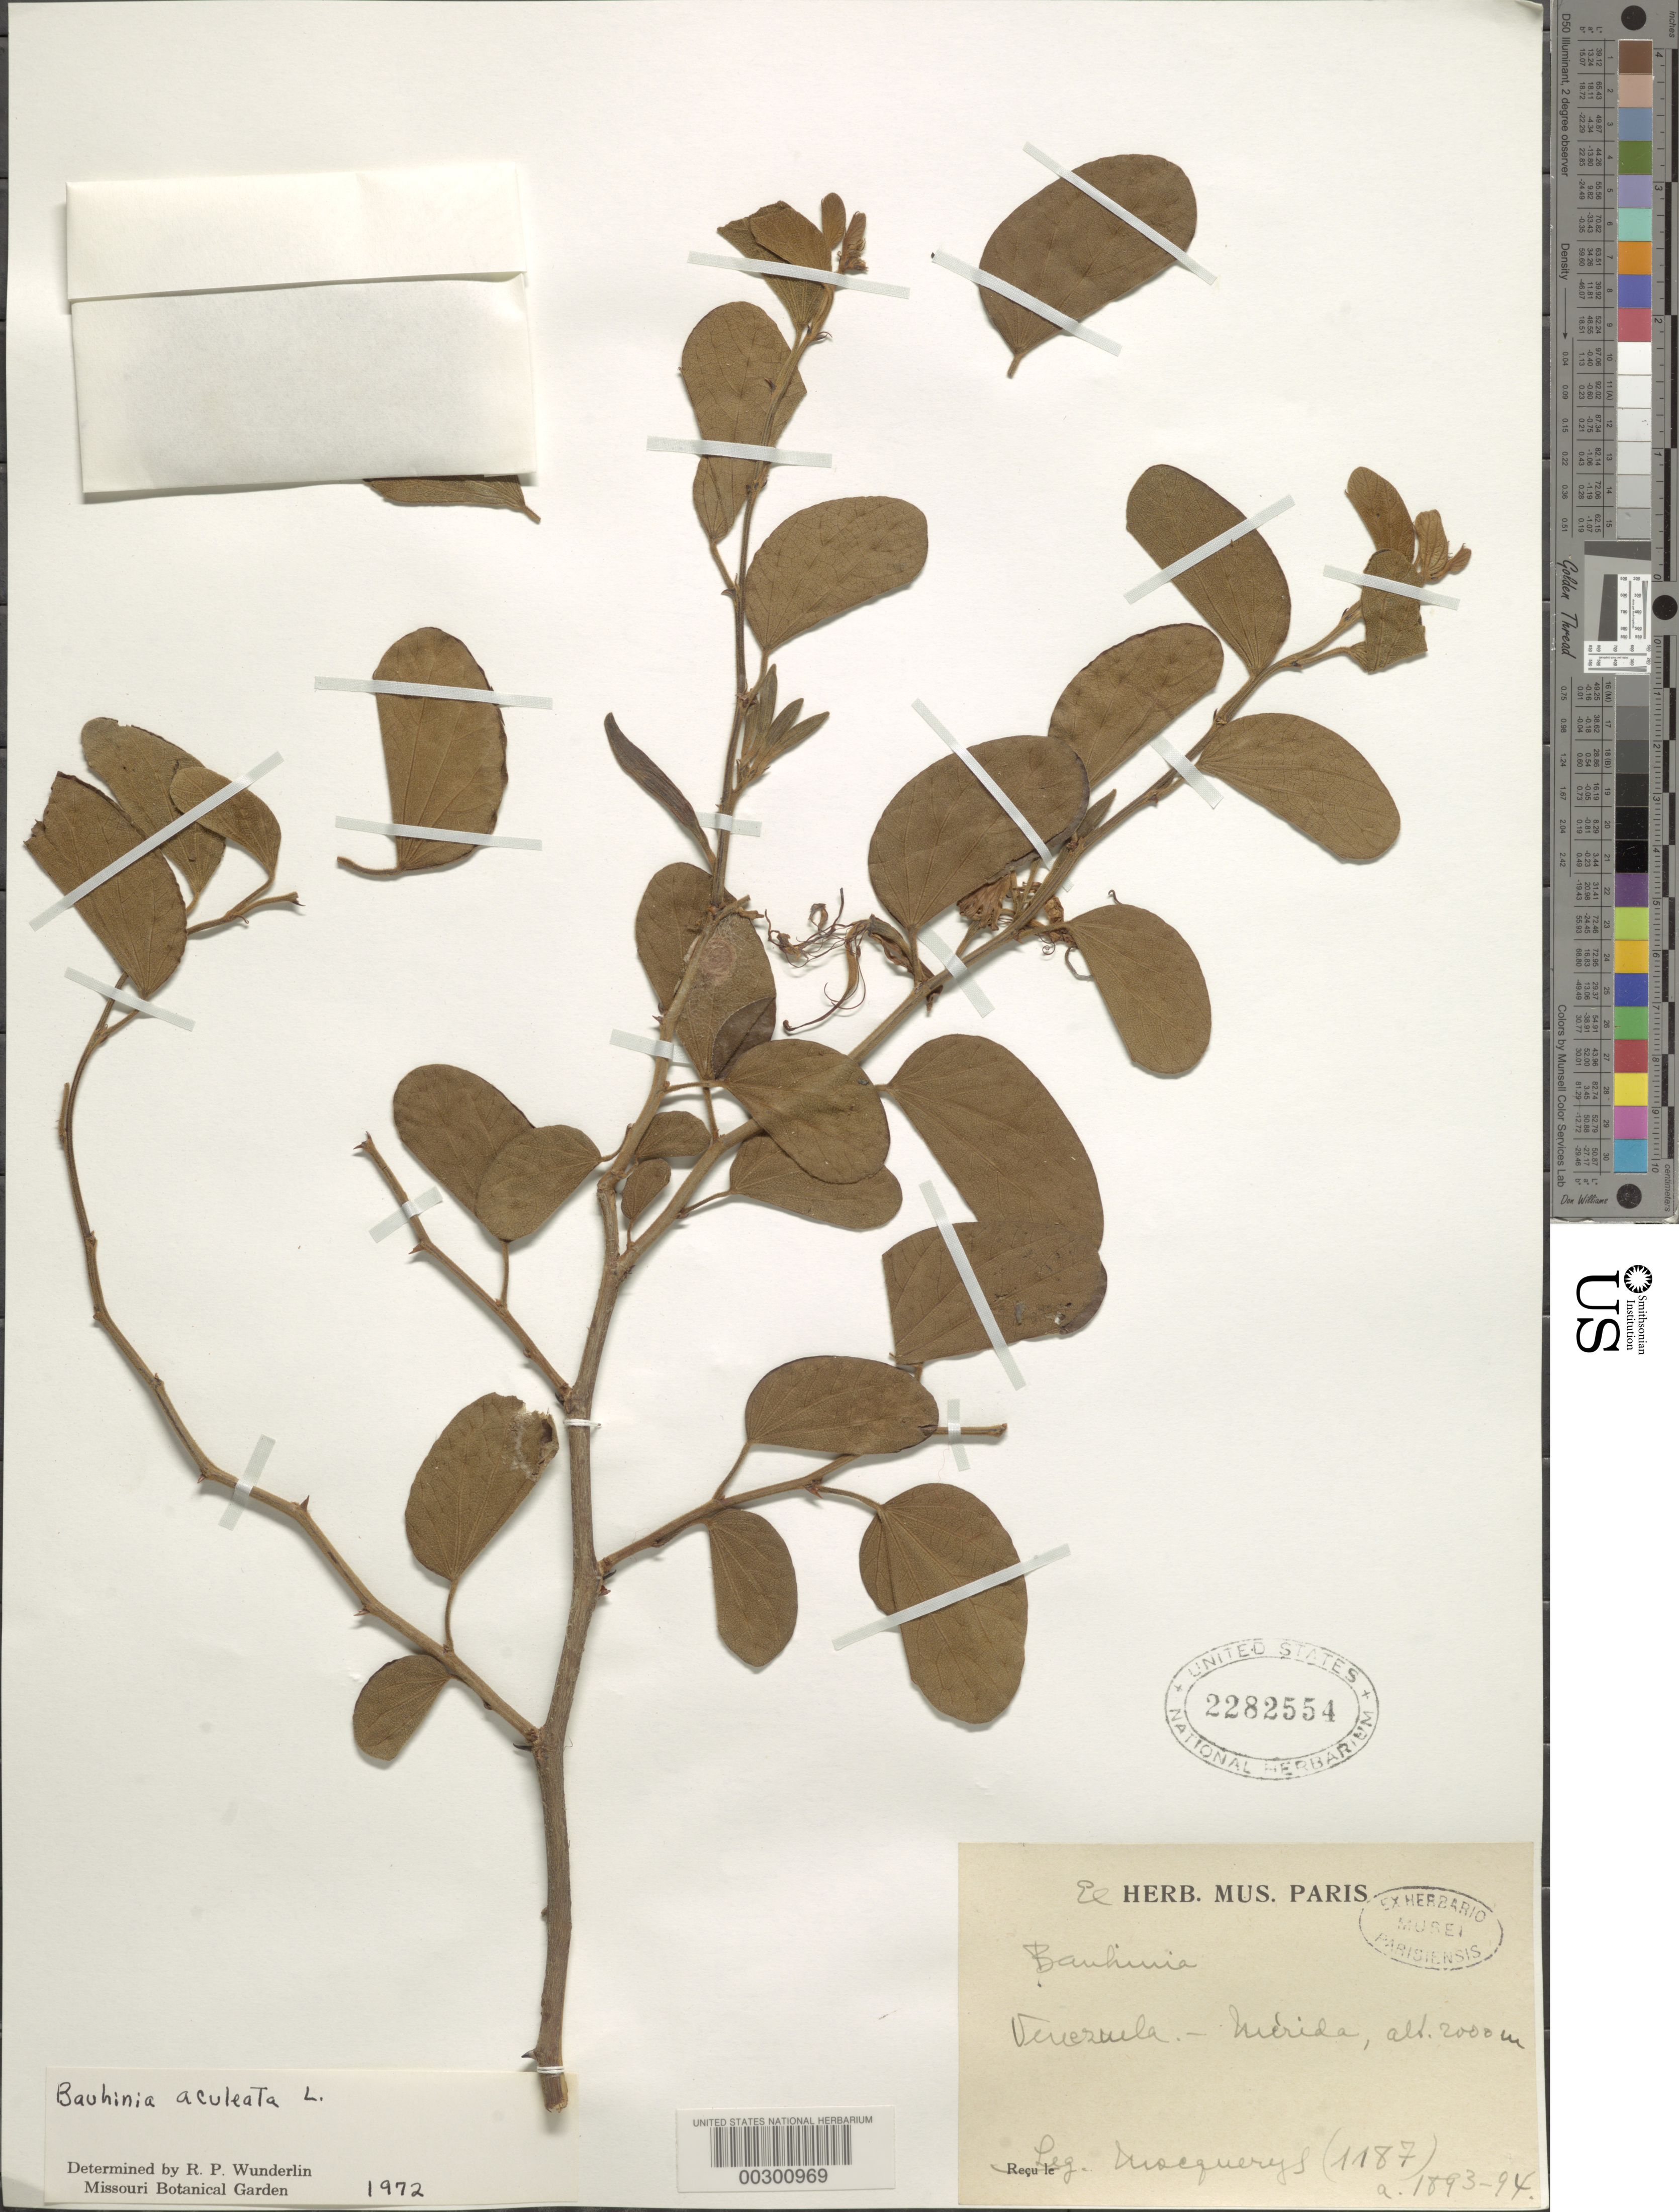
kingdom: Plantae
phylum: Tracheophyta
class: Magnoliopsida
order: Fabales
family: Fabaceae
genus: Bauhinia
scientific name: Bauhinia aculeata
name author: L.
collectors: A. Mocquerys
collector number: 1187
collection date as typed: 1893 to -- -- 1894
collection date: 1893/1894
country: Venezuela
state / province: Mérida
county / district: Libertador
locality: Mérida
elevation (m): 2000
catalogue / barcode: US 2282554